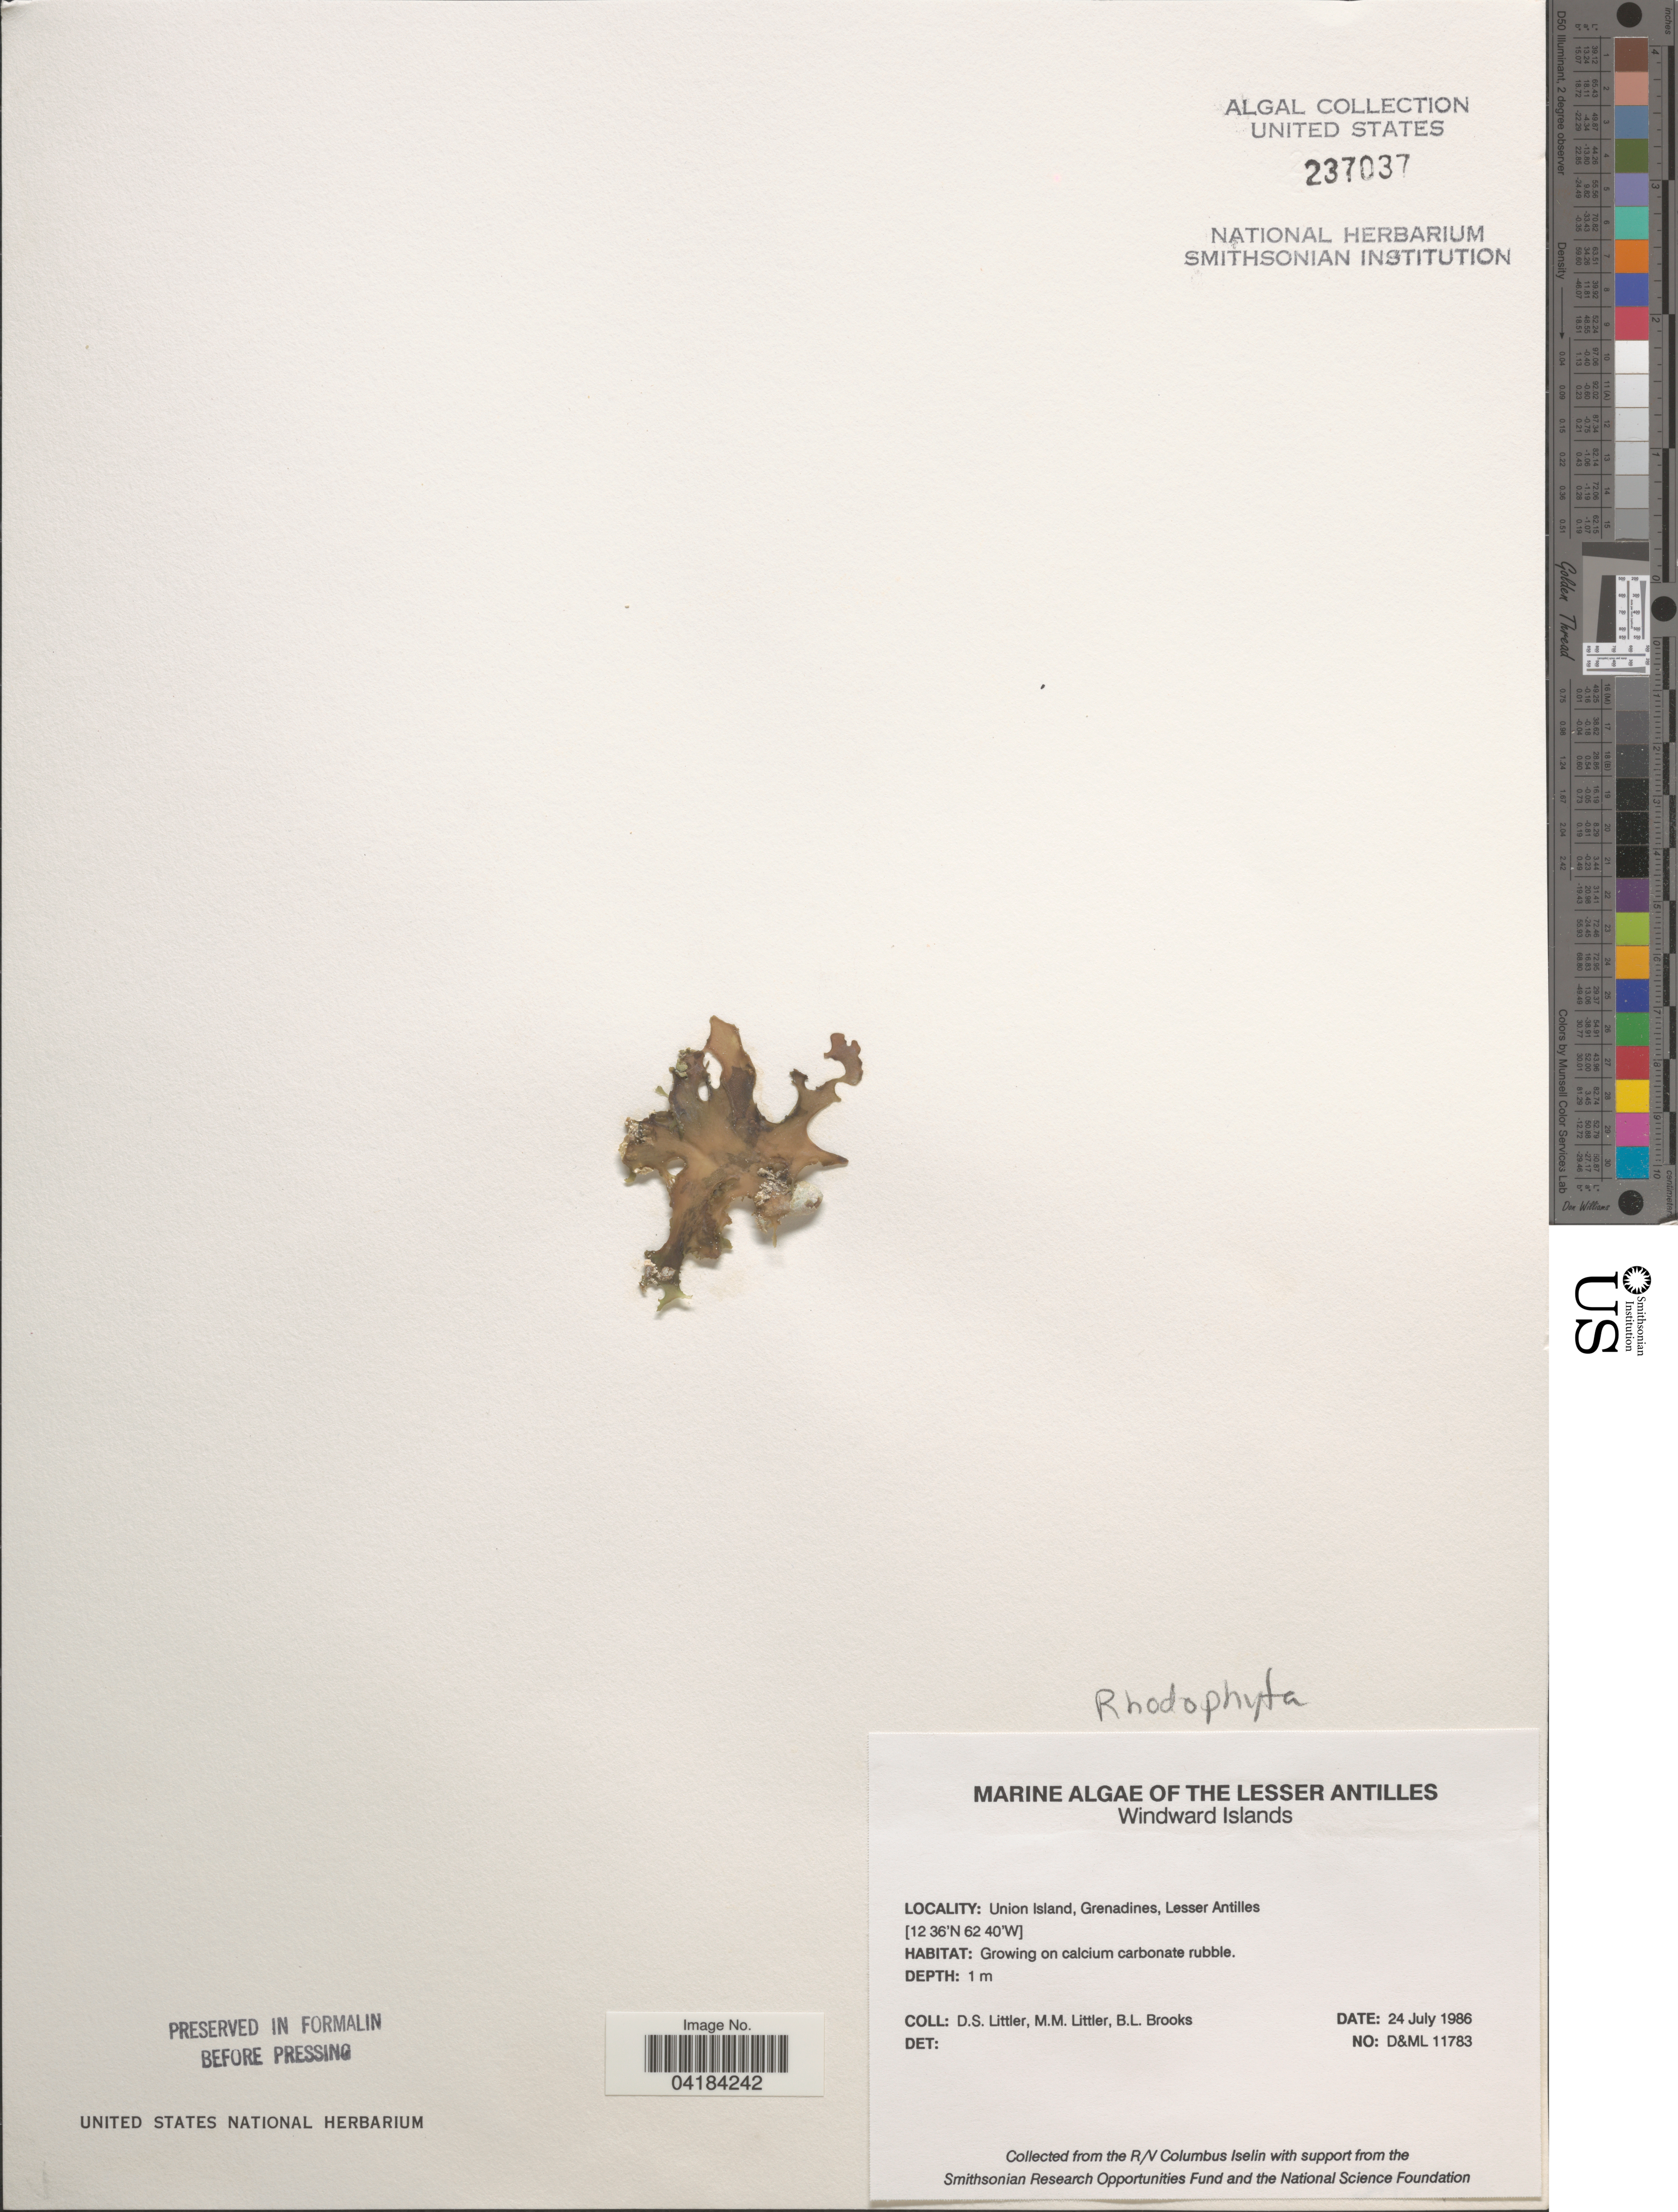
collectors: D. S. Littler & B. Brooks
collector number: D&ML11783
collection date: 1986-07-24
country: St. Vincent - Grenadines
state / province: Grenadines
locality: The Lesser Antilles. Windward Islands. Union Island.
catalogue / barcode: US 237037